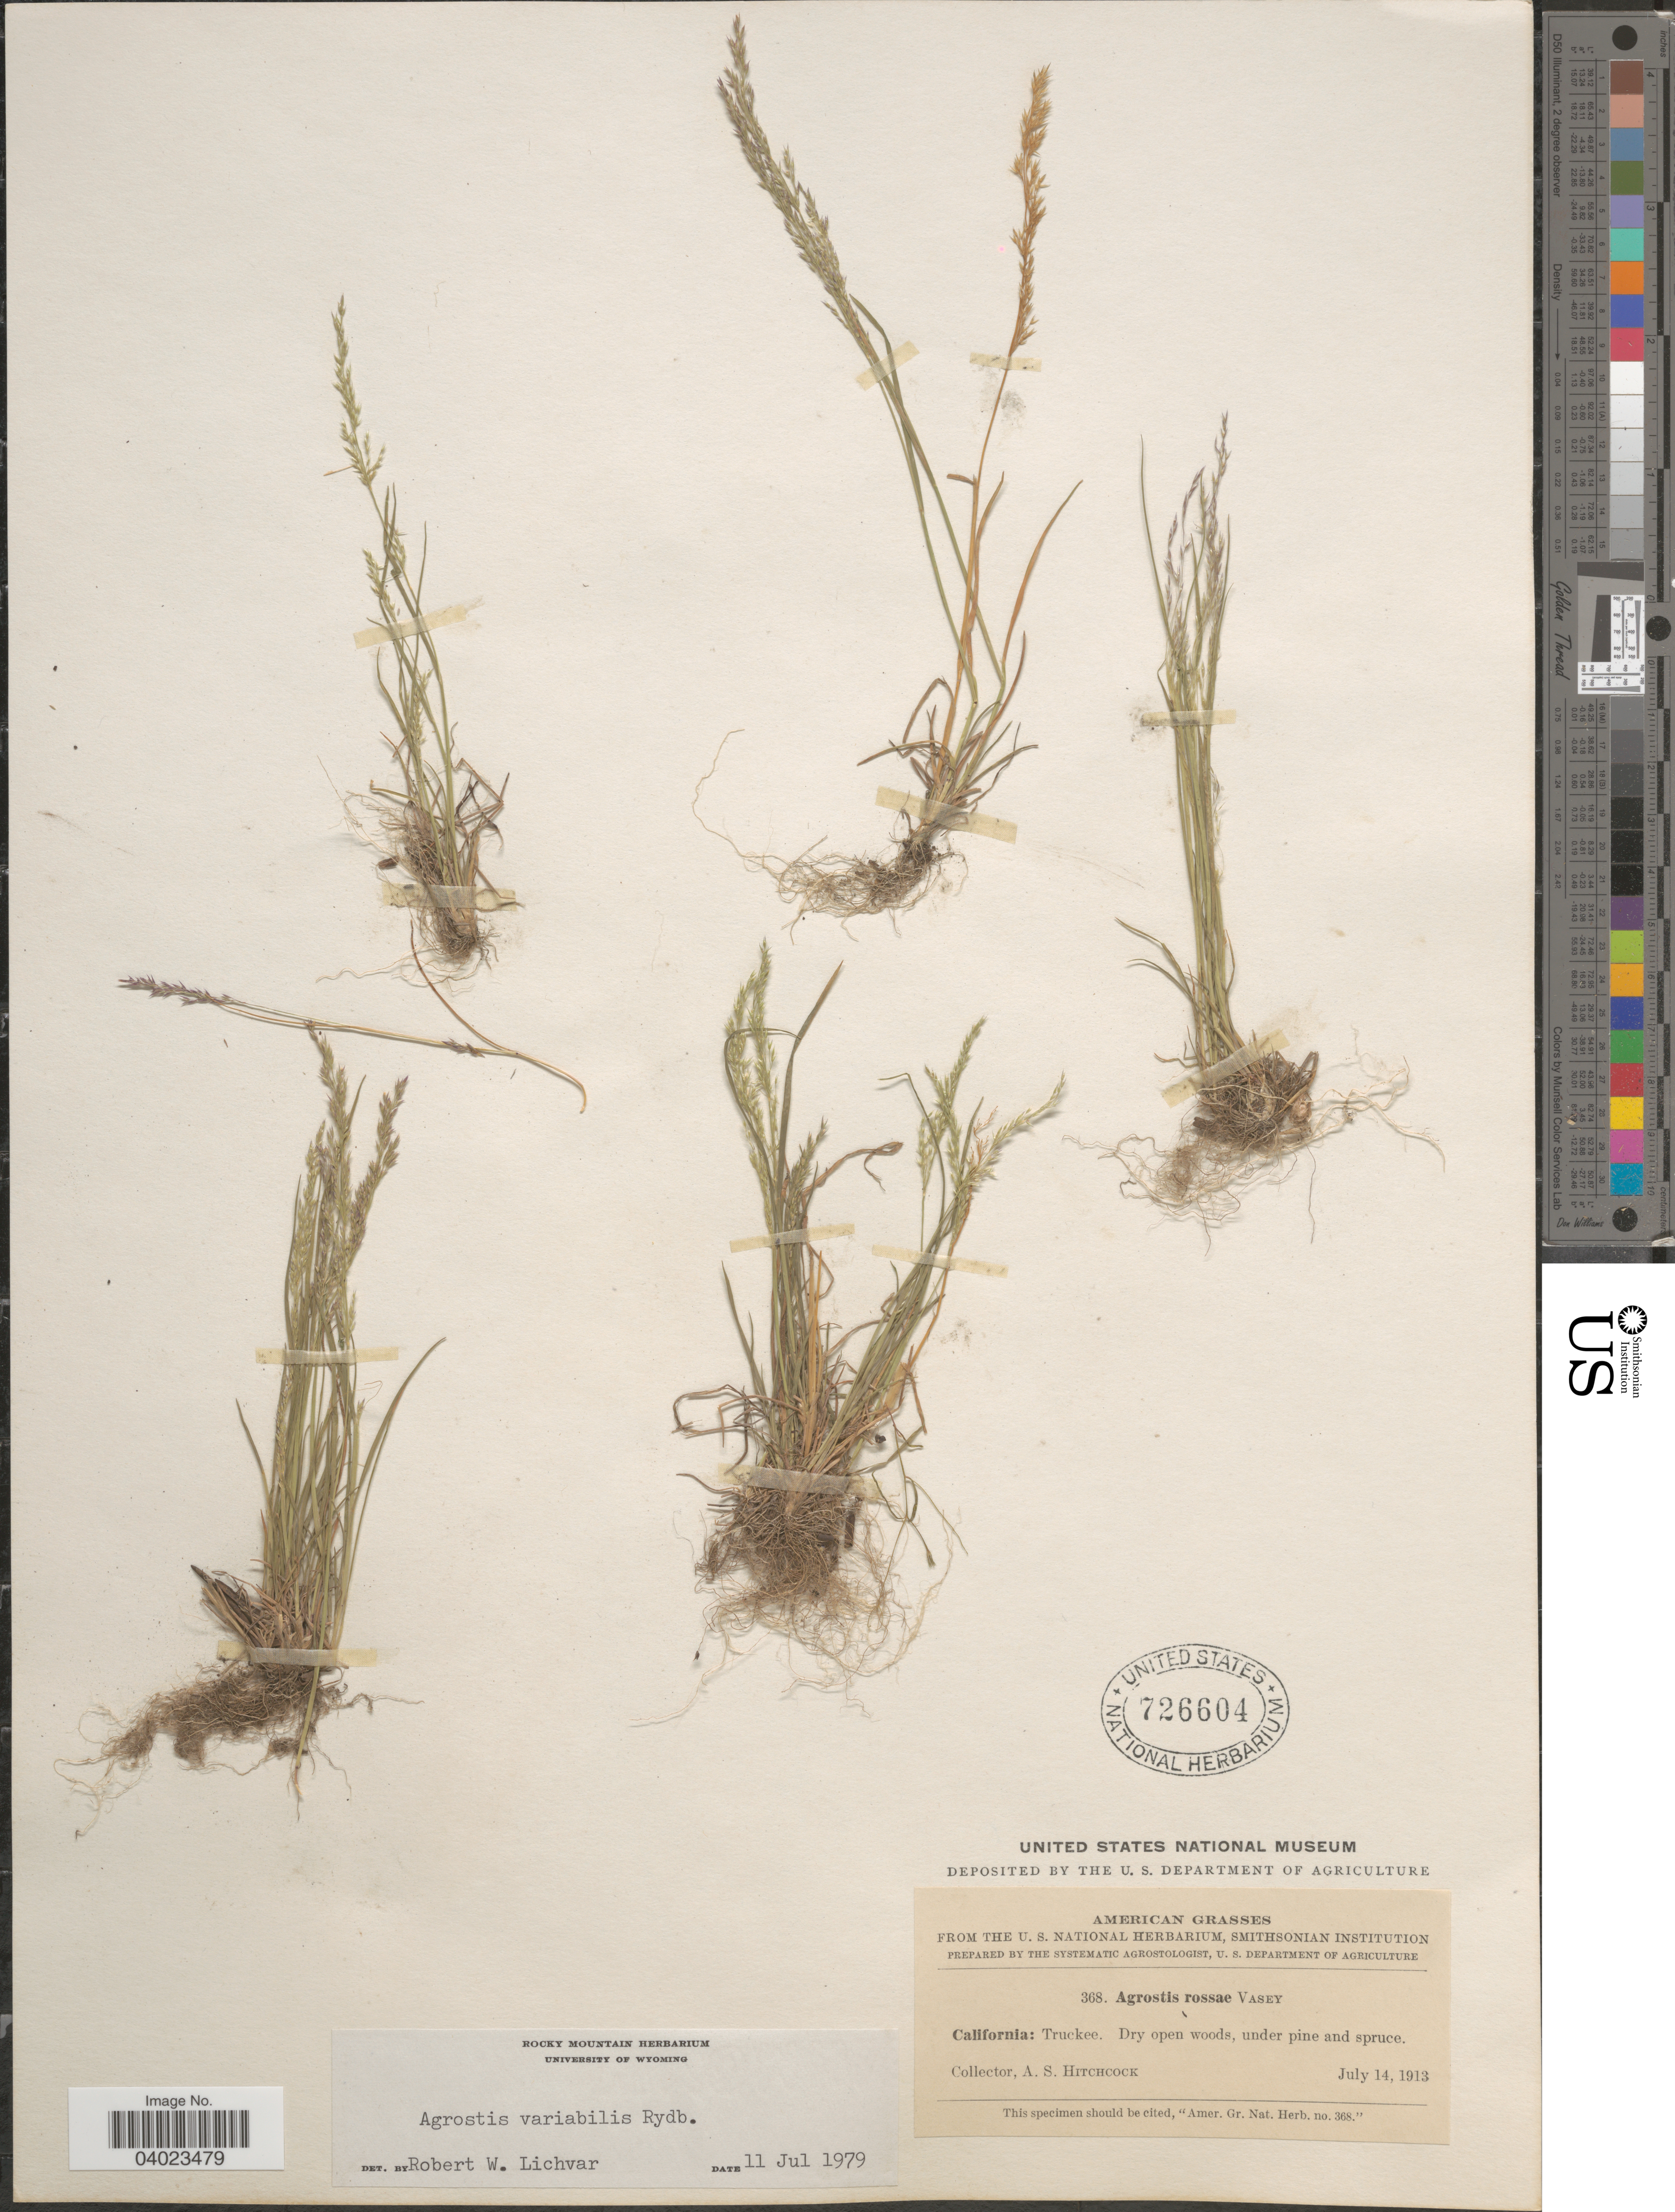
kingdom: Plantae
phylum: Tracheophyta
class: Liliopsida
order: Poales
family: Poaceae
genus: Agrostis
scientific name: Agrostis variabilis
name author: Rydb.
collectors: A. S. Hitchcock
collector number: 368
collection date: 1913-07-14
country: United States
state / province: California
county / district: Nevada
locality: American. Truckee.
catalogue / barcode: US 726604